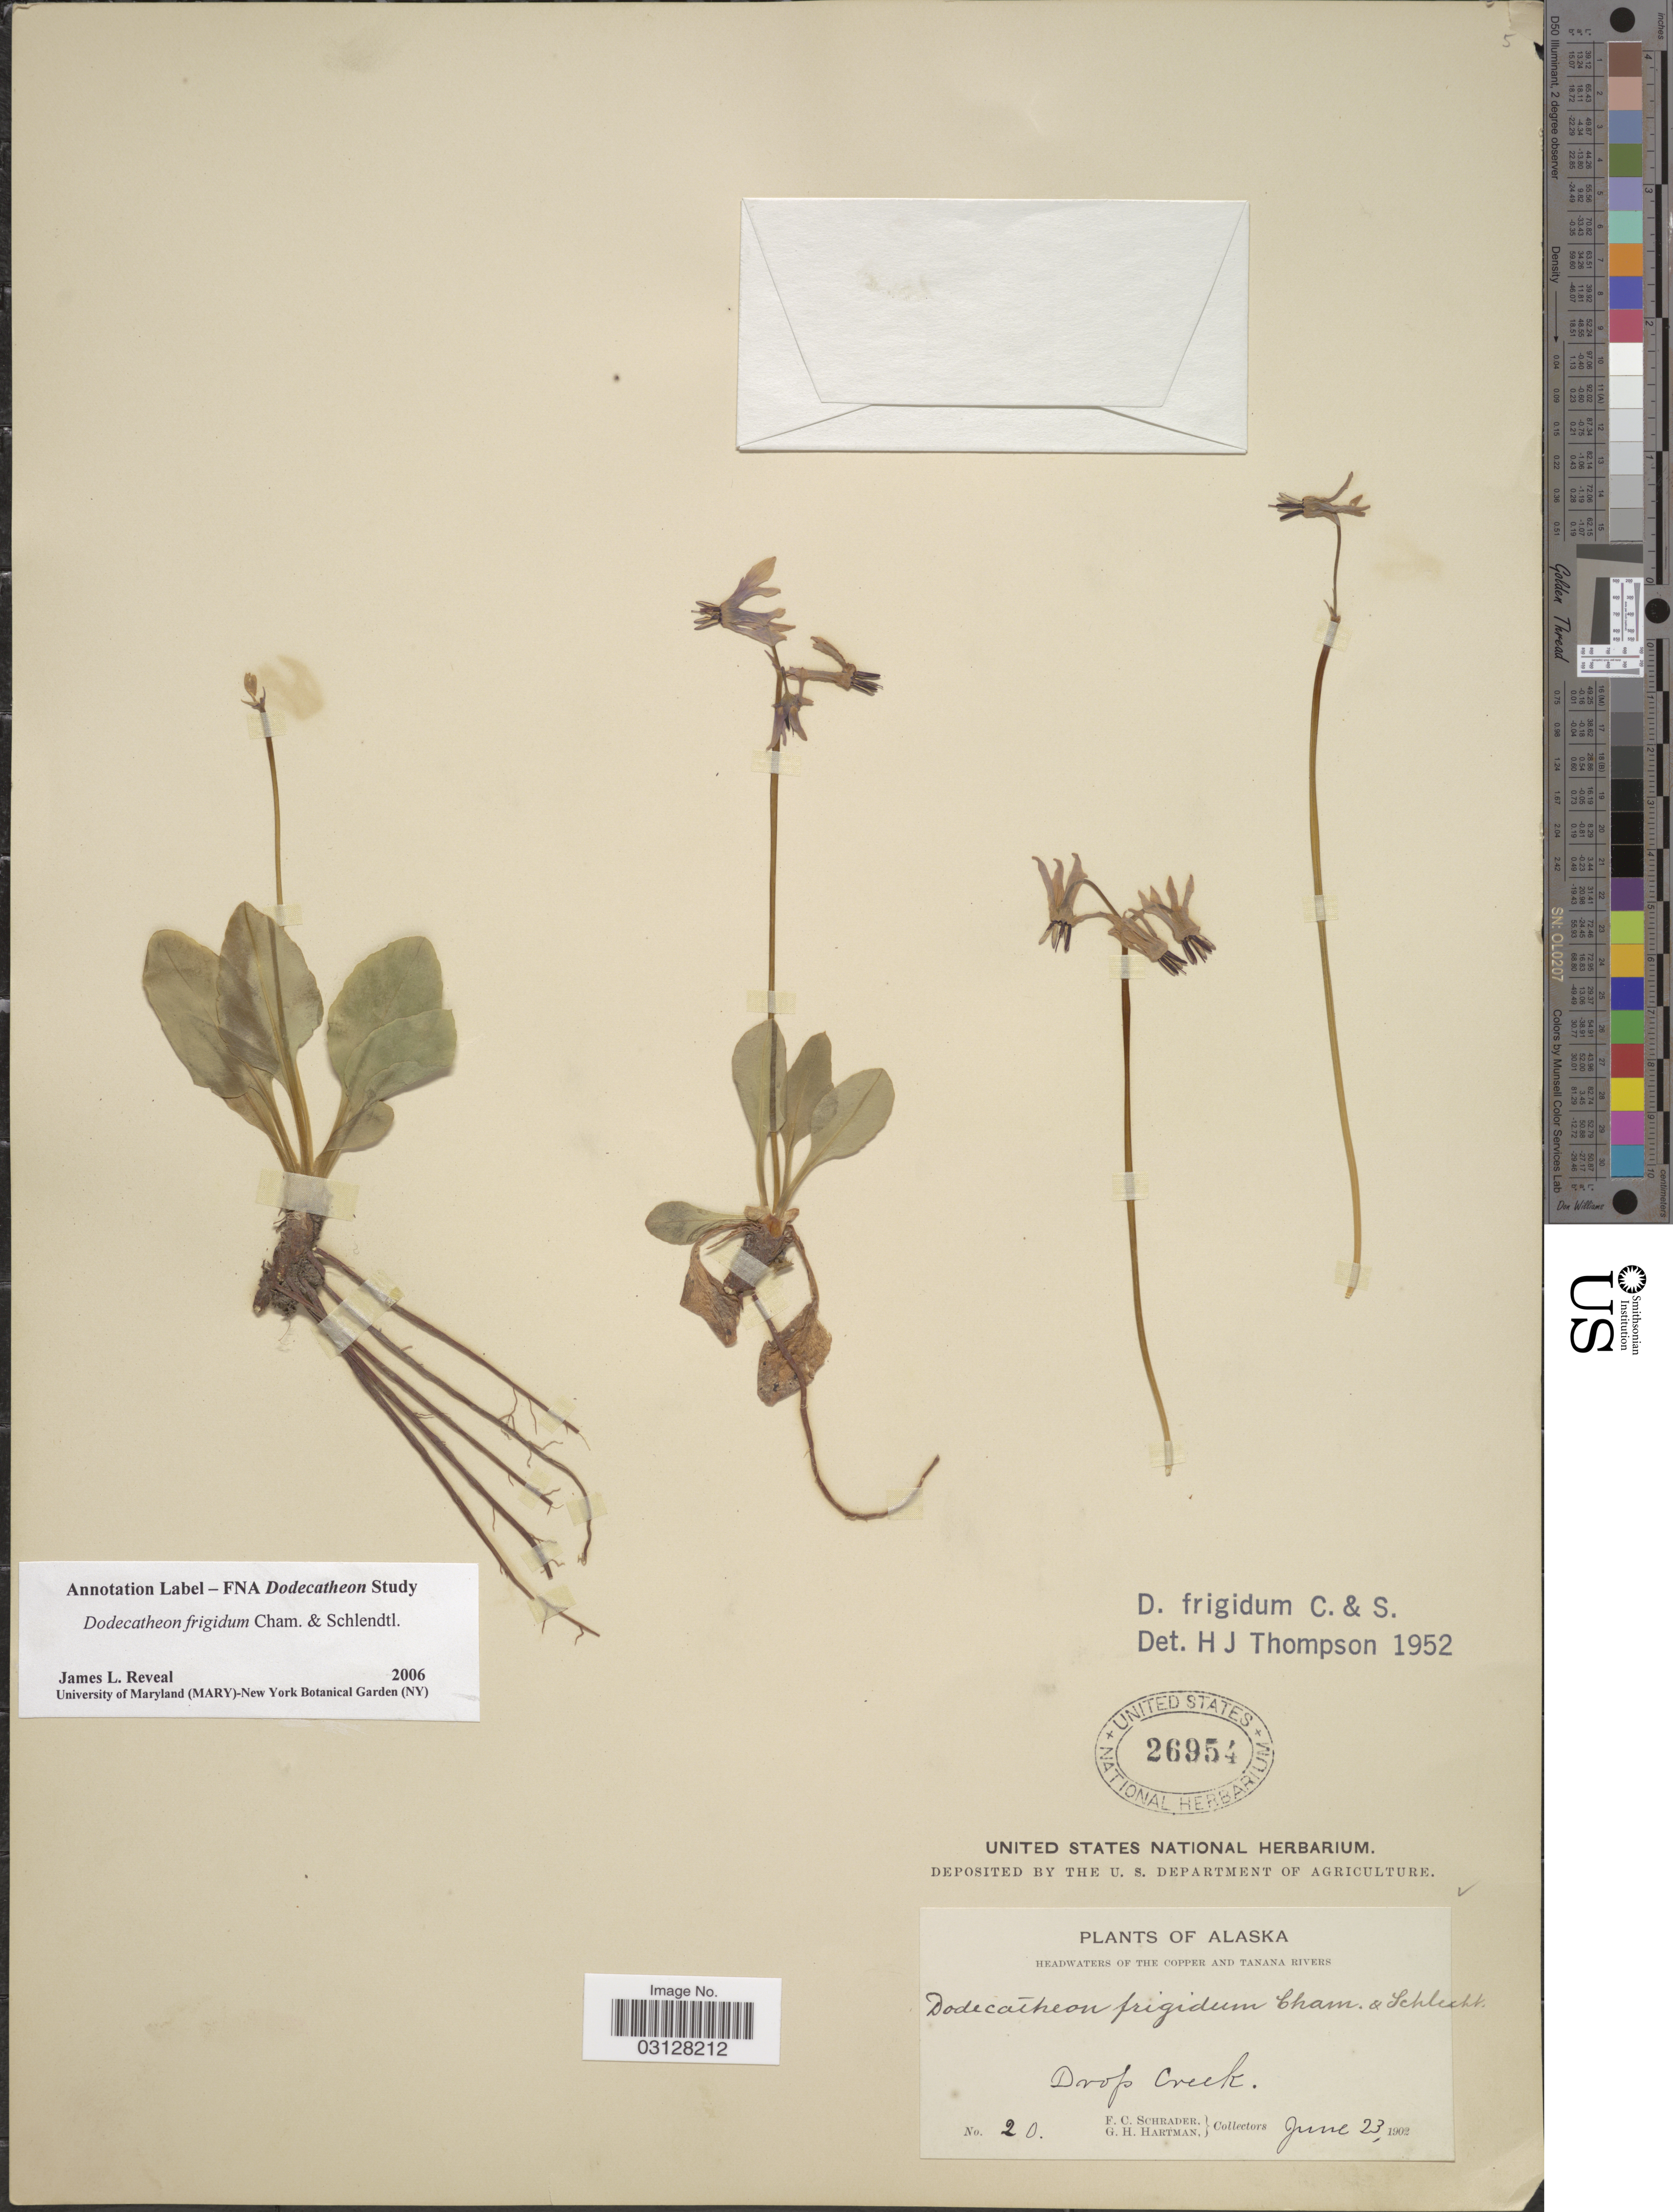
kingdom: Plantae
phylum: Tracheophyta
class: Magnoliopsida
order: Ericales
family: Primulaceae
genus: Dodecatheon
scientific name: Dodecatheon frigidum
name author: Cham. & Schltdl.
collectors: F. C. Schrader & G. H. Hartman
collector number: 20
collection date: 1902-06-23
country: United States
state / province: Alaska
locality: Headwaters of the Copper and Tanana Rivers. Drop Creek.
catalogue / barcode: US 26954